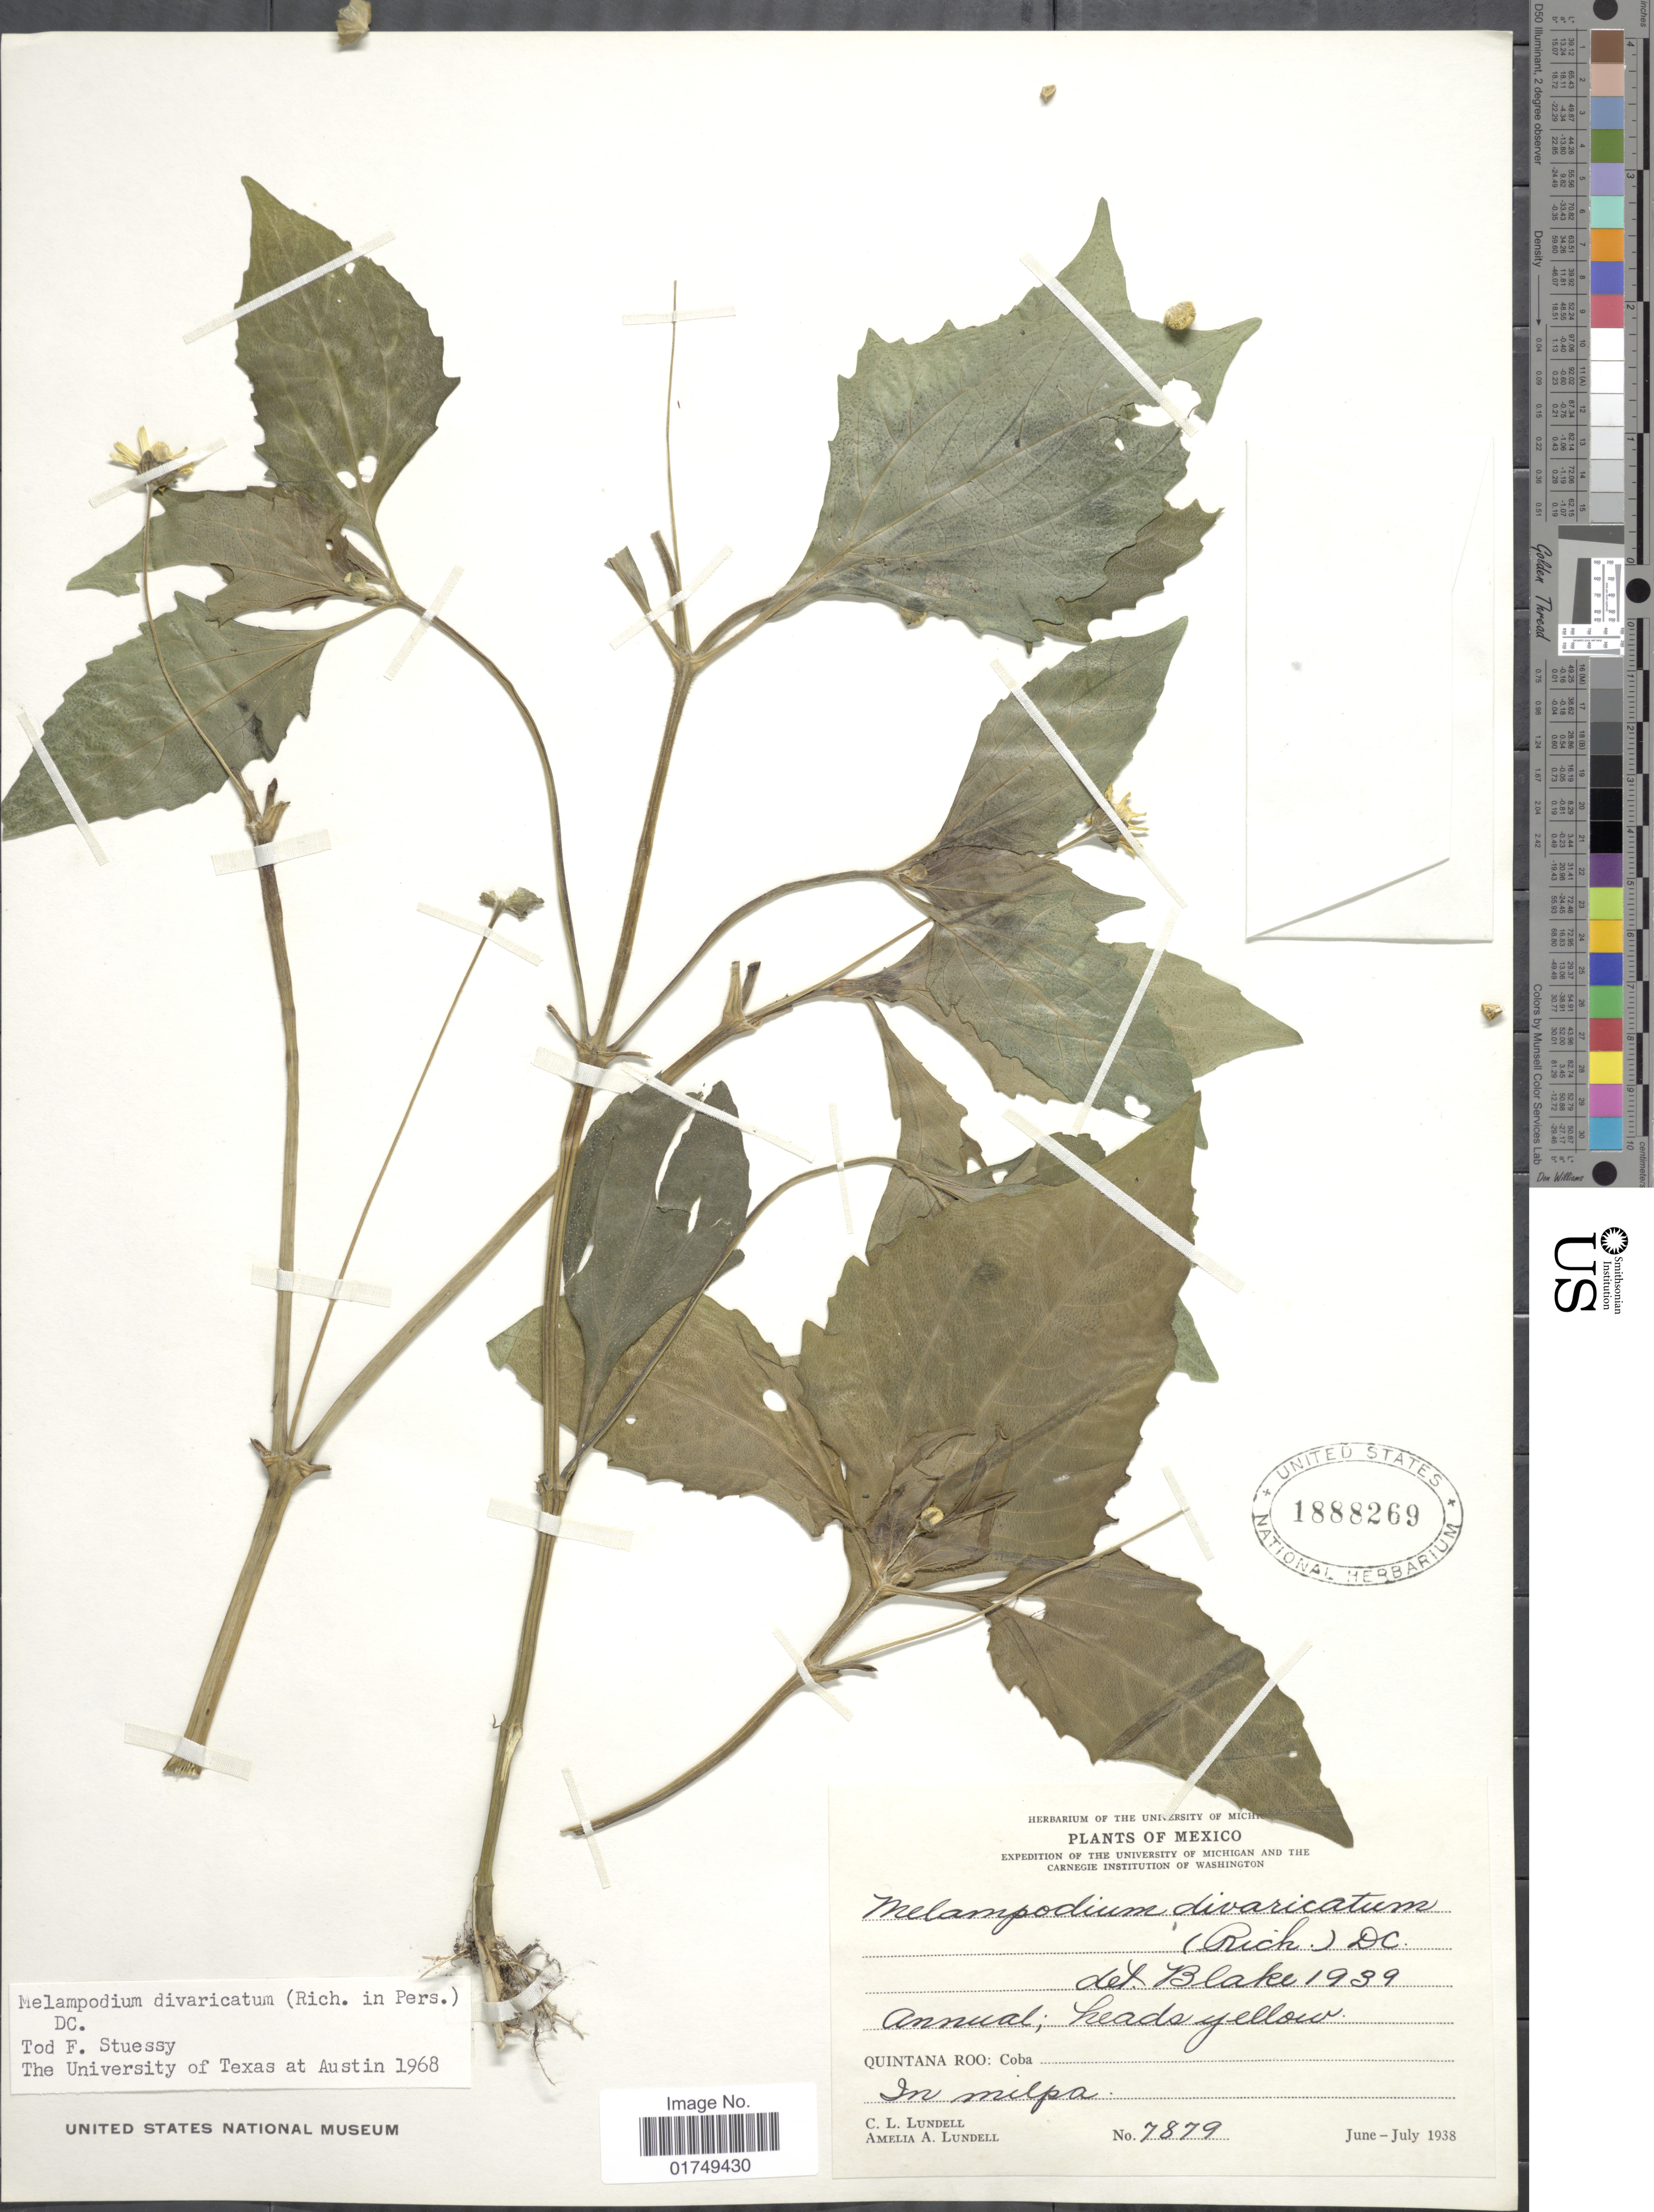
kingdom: Plantae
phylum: Tracheophyta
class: Magnoliopsida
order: Asterales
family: Asteraceae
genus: Melampodium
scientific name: Melampodium divaricatum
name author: (Rich.) DC.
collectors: C. L. Lundell & A. A. Lundell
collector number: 7879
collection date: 1938-06/1938-07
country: Mexico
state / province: Quintana Roo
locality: Coba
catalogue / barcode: US 1888269